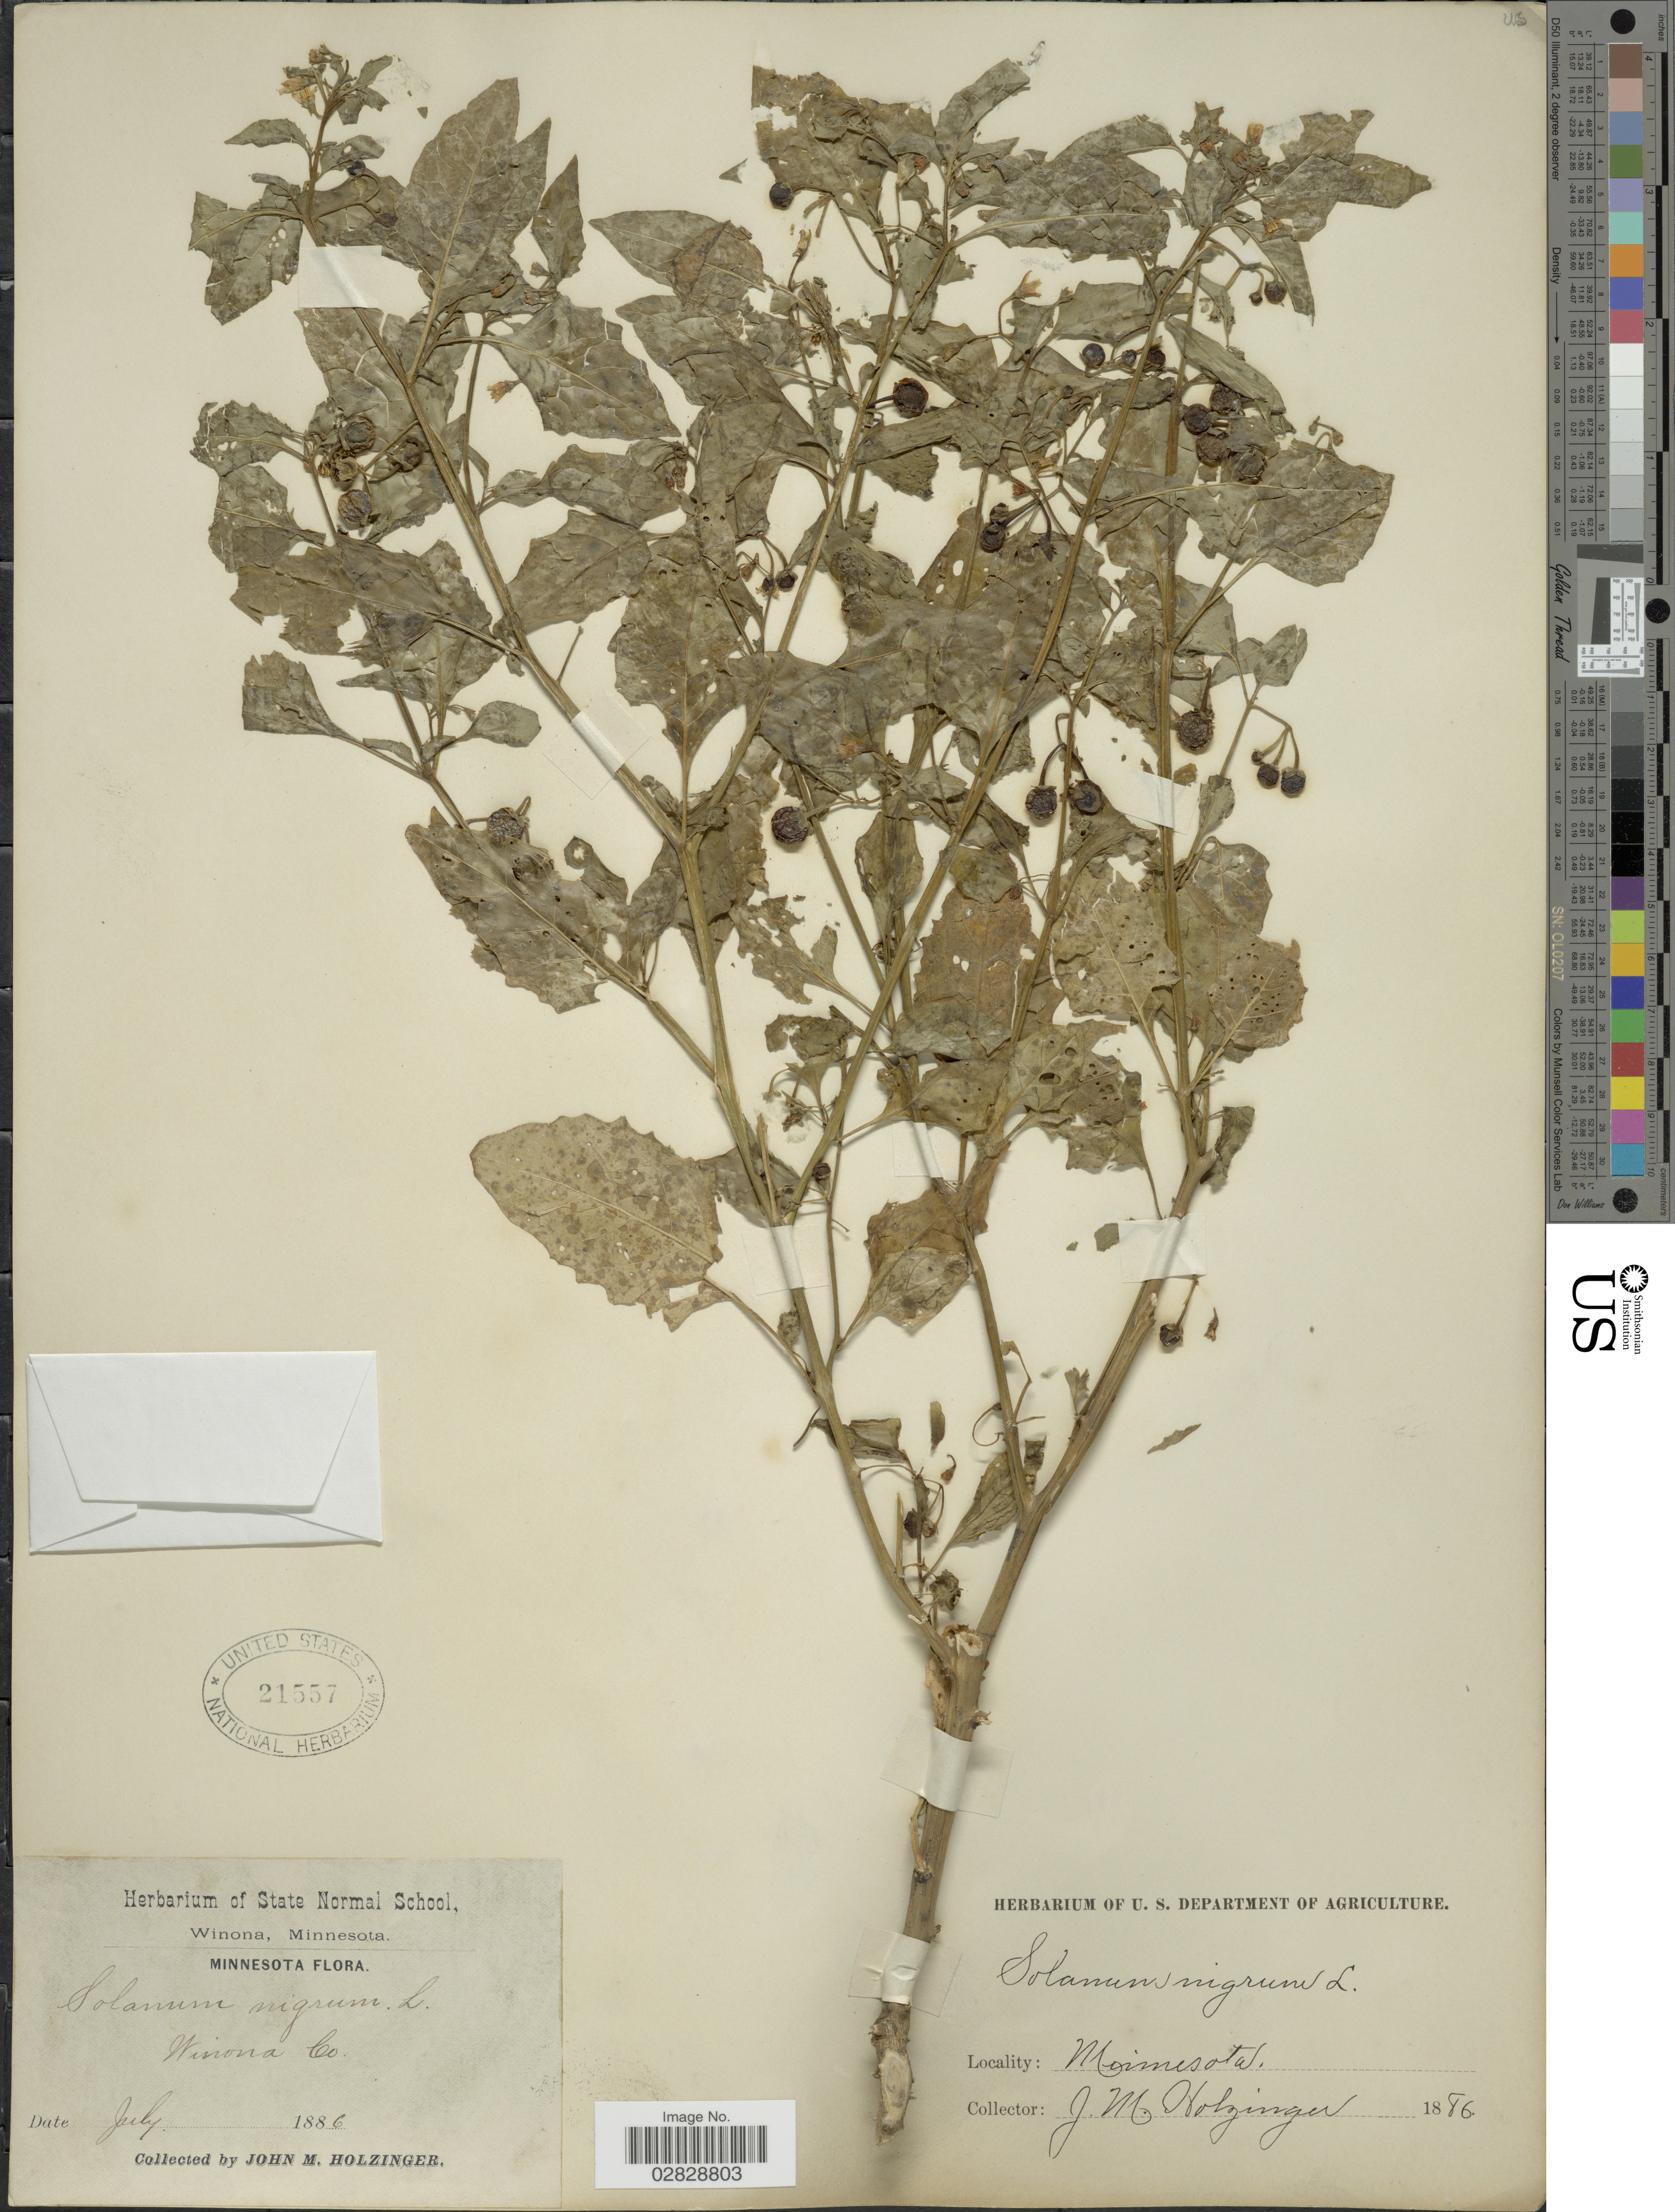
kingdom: Plantae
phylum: Tracheophyta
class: Magnoliopsida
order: Solanales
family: Solanaceae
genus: Solanum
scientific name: Solanum emulans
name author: Raf.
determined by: Knapp, S. D.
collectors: J. M. Holzinger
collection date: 1886-07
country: United States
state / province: Minnesota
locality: Winona Co.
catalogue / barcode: US 21557